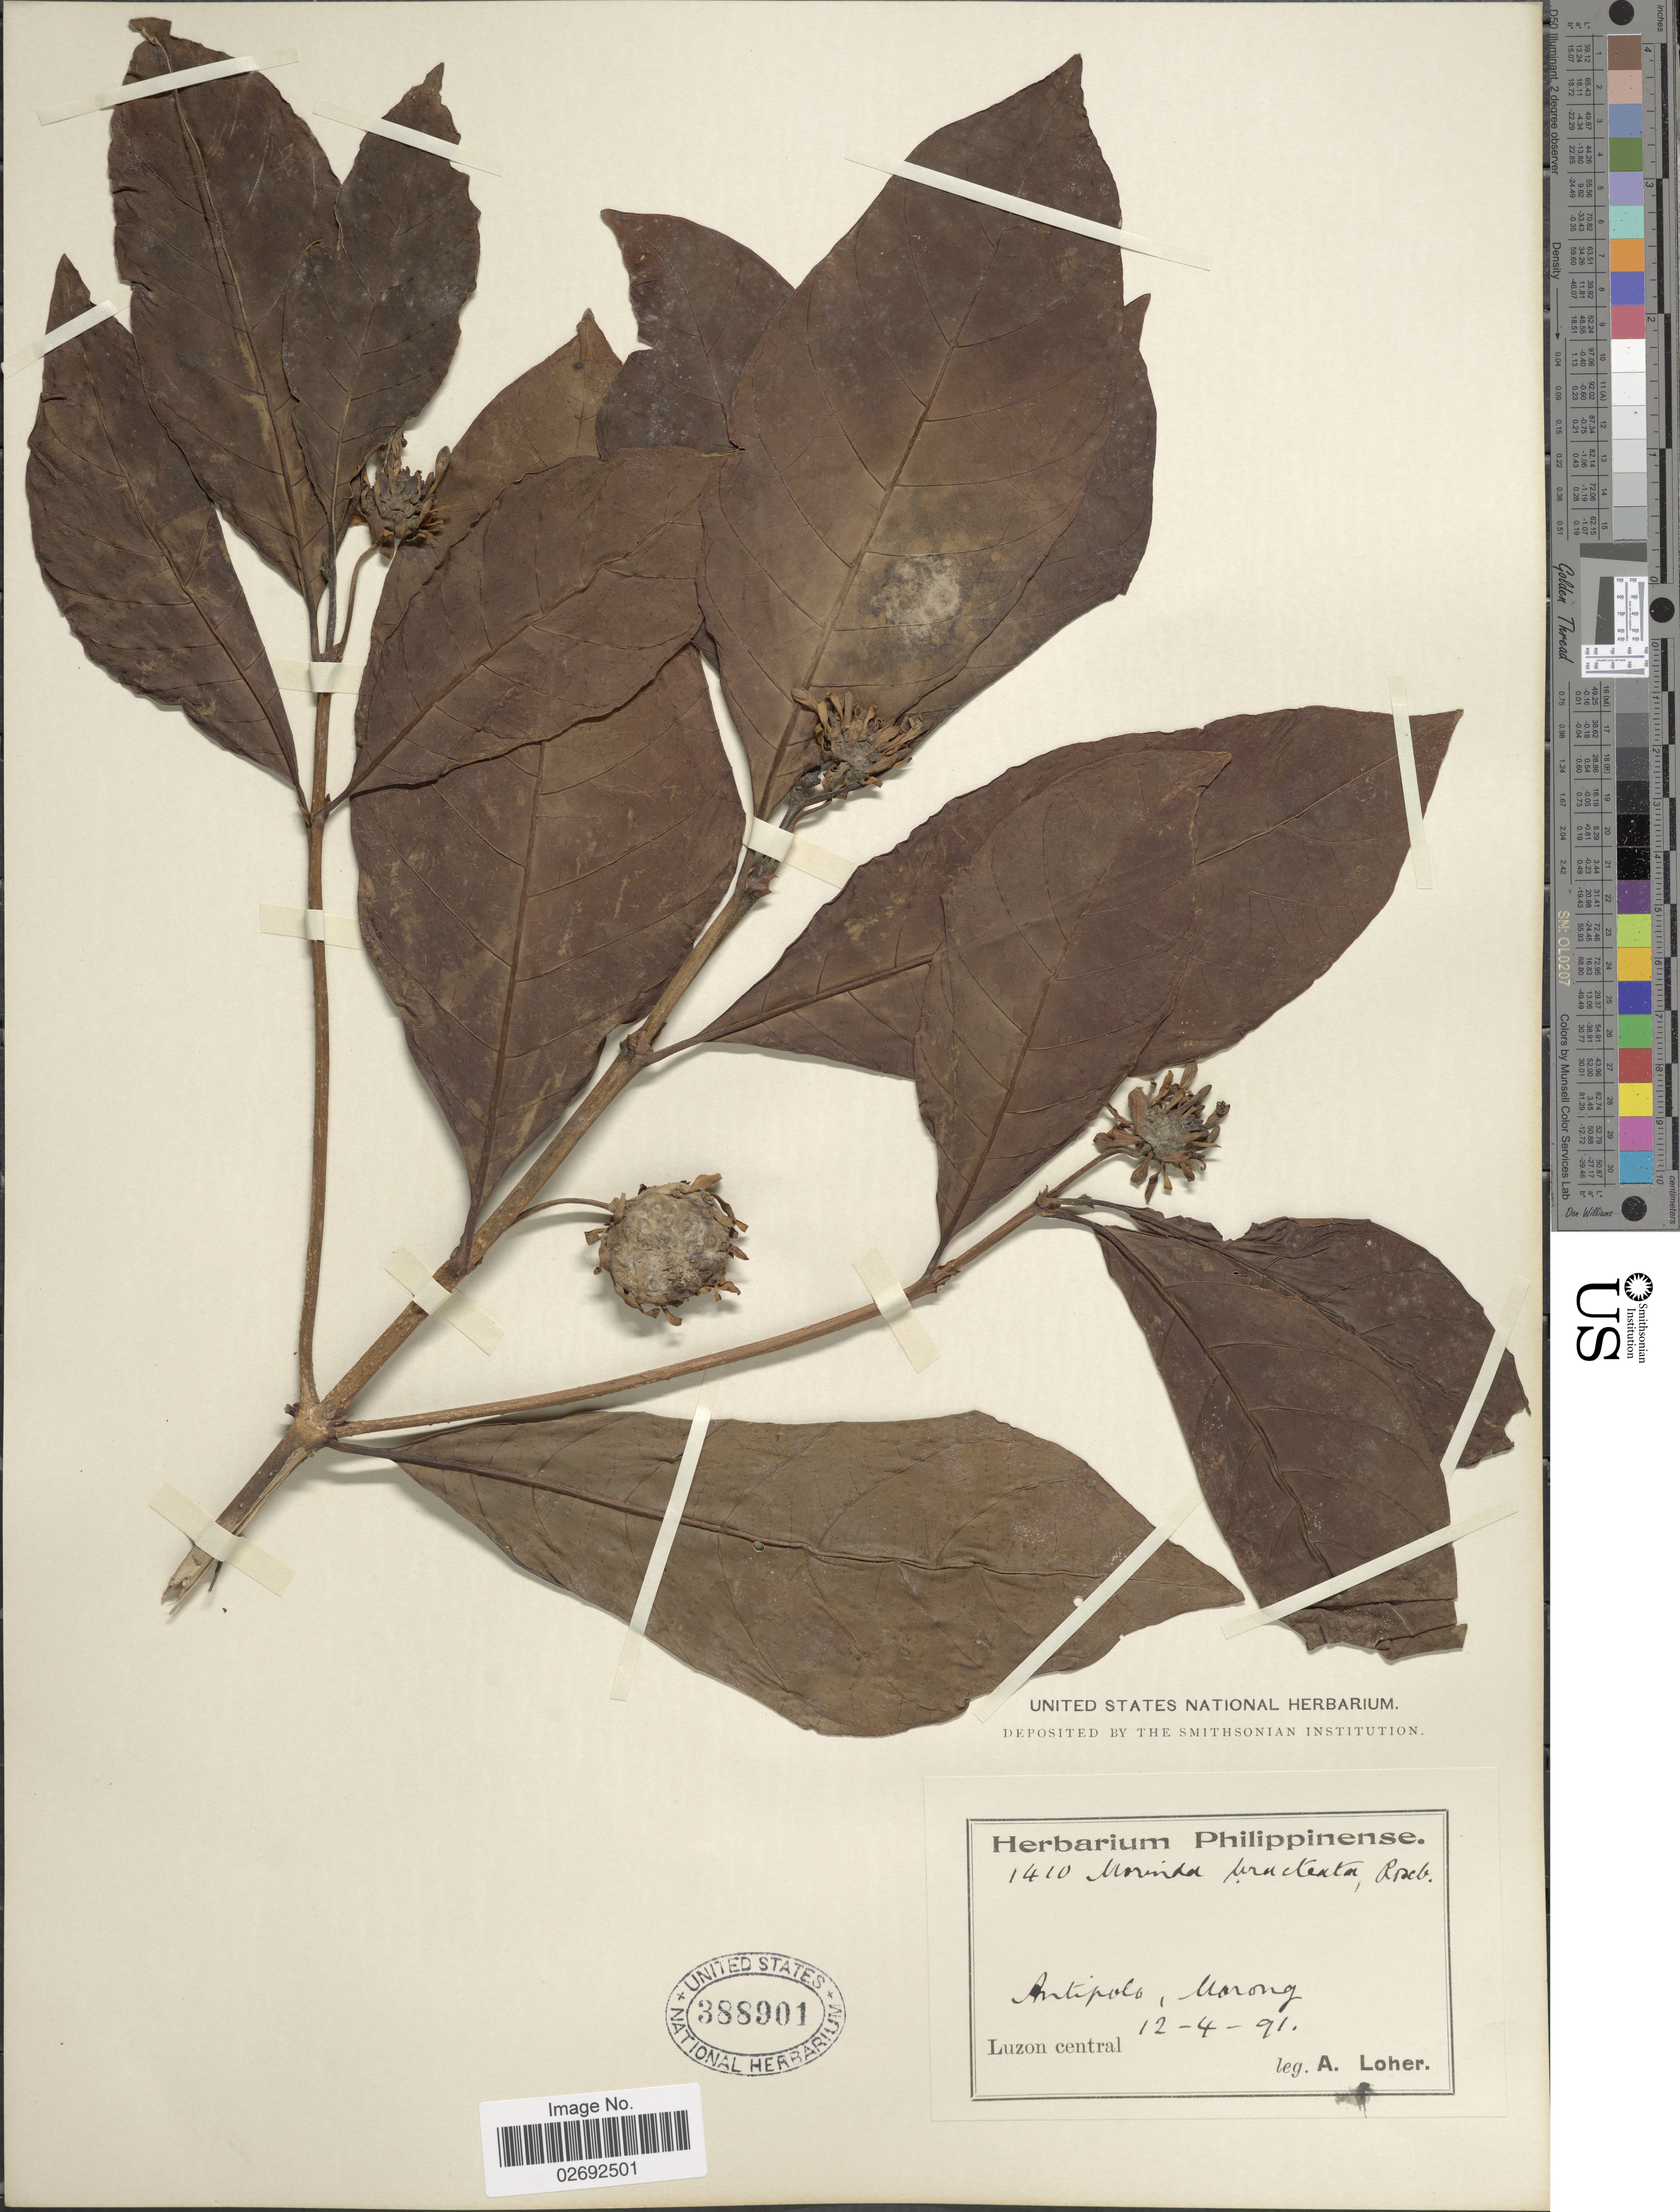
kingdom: Plantae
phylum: Tracheophyta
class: Magnoliopsida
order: Gentianales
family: Rubiaceae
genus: Morinda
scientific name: Morinda bracteata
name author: Roxb.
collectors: A. Loher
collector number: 1410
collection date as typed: Transcribed d/m/y: 12/4/91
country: Philippines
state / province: Central Luzon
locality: Antipolo, Morong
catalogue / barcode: US 388901